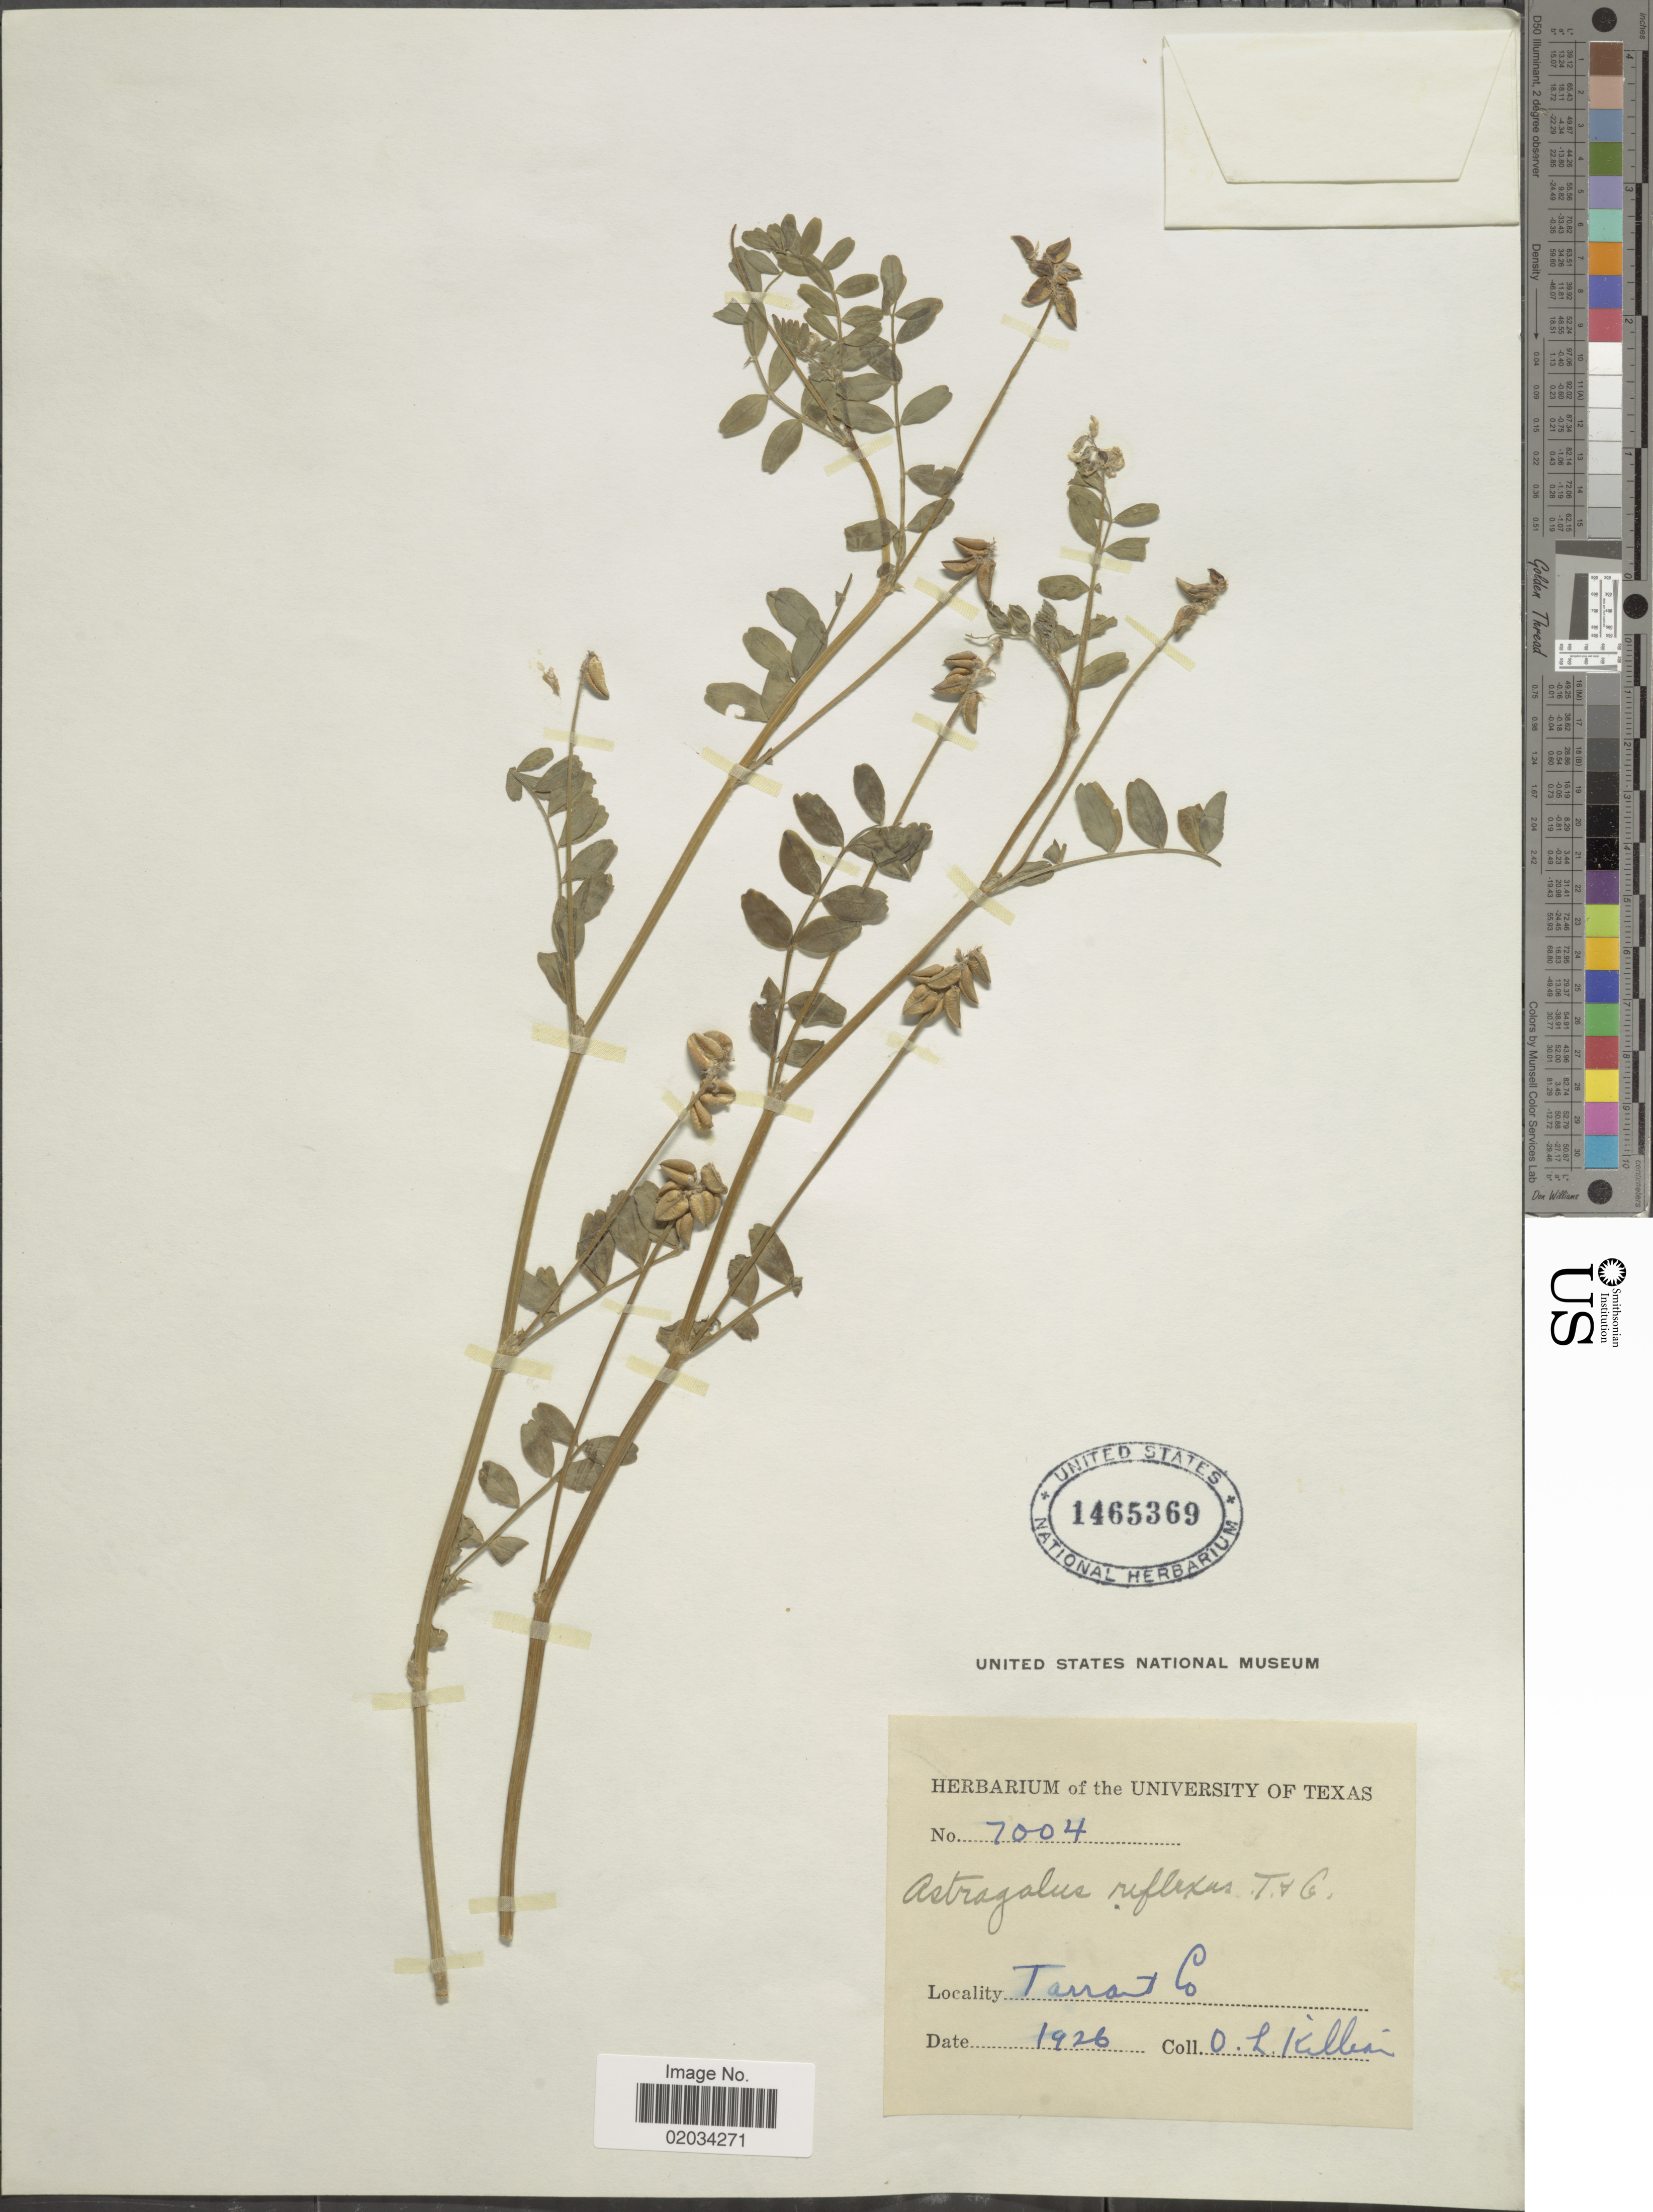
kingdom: Plantae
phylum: Tracheophyta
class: Magnoliopsida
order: Fabales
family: Fabaceae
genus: Astragalus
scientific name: Astragalus reflexus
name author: Torr. & A. Gray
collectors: O. Killian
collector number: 7004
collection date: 1926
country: United States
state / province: Texas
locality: Tarrant Co.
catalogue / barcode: US 1465369